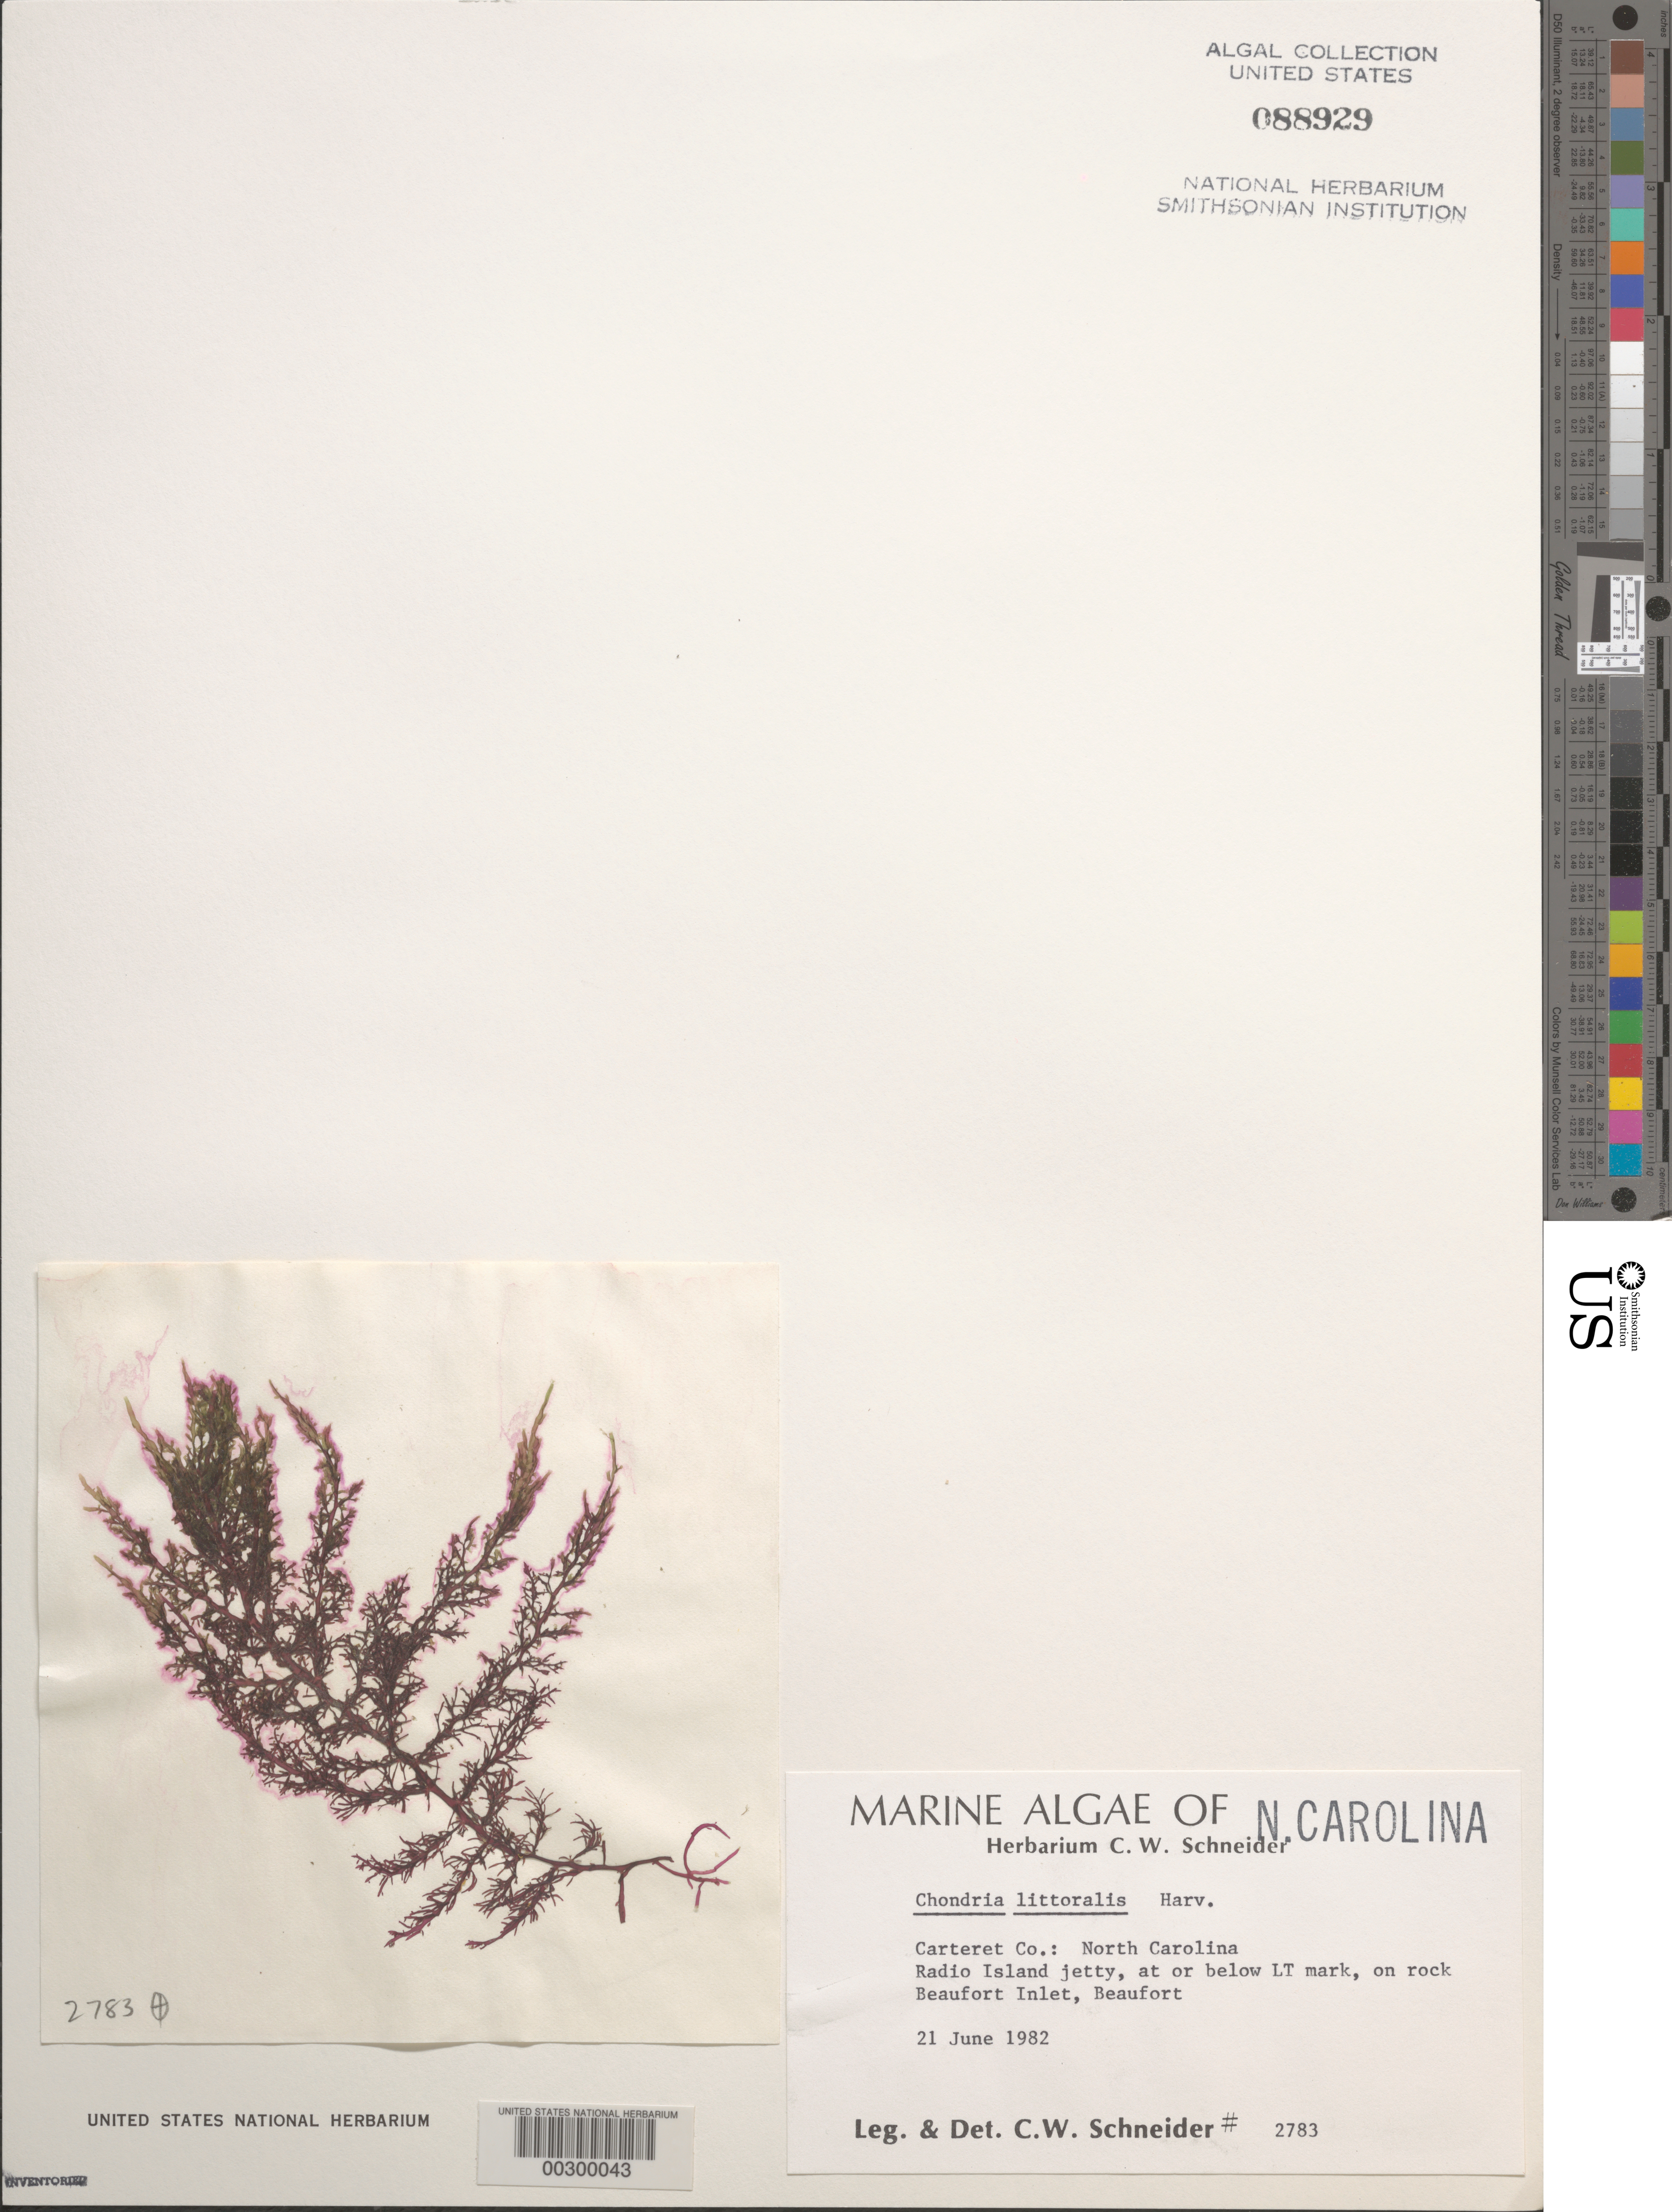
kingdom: Plantae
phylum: Rhodophyta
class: Florideophyceae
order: Ceramiales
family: Rhodomelaceae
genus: Chondria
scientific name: Chondria littoralis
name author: Harv.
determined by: Schneider, C. W.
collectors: C. W. Schneider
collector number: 2783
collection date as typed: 21 Jun 1982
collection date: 1982-06-21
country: United States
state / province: North Carolina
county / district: Carteret County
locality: Beaufort, Beaufort Inlet, Radio Island jetty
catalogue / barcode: US 88929